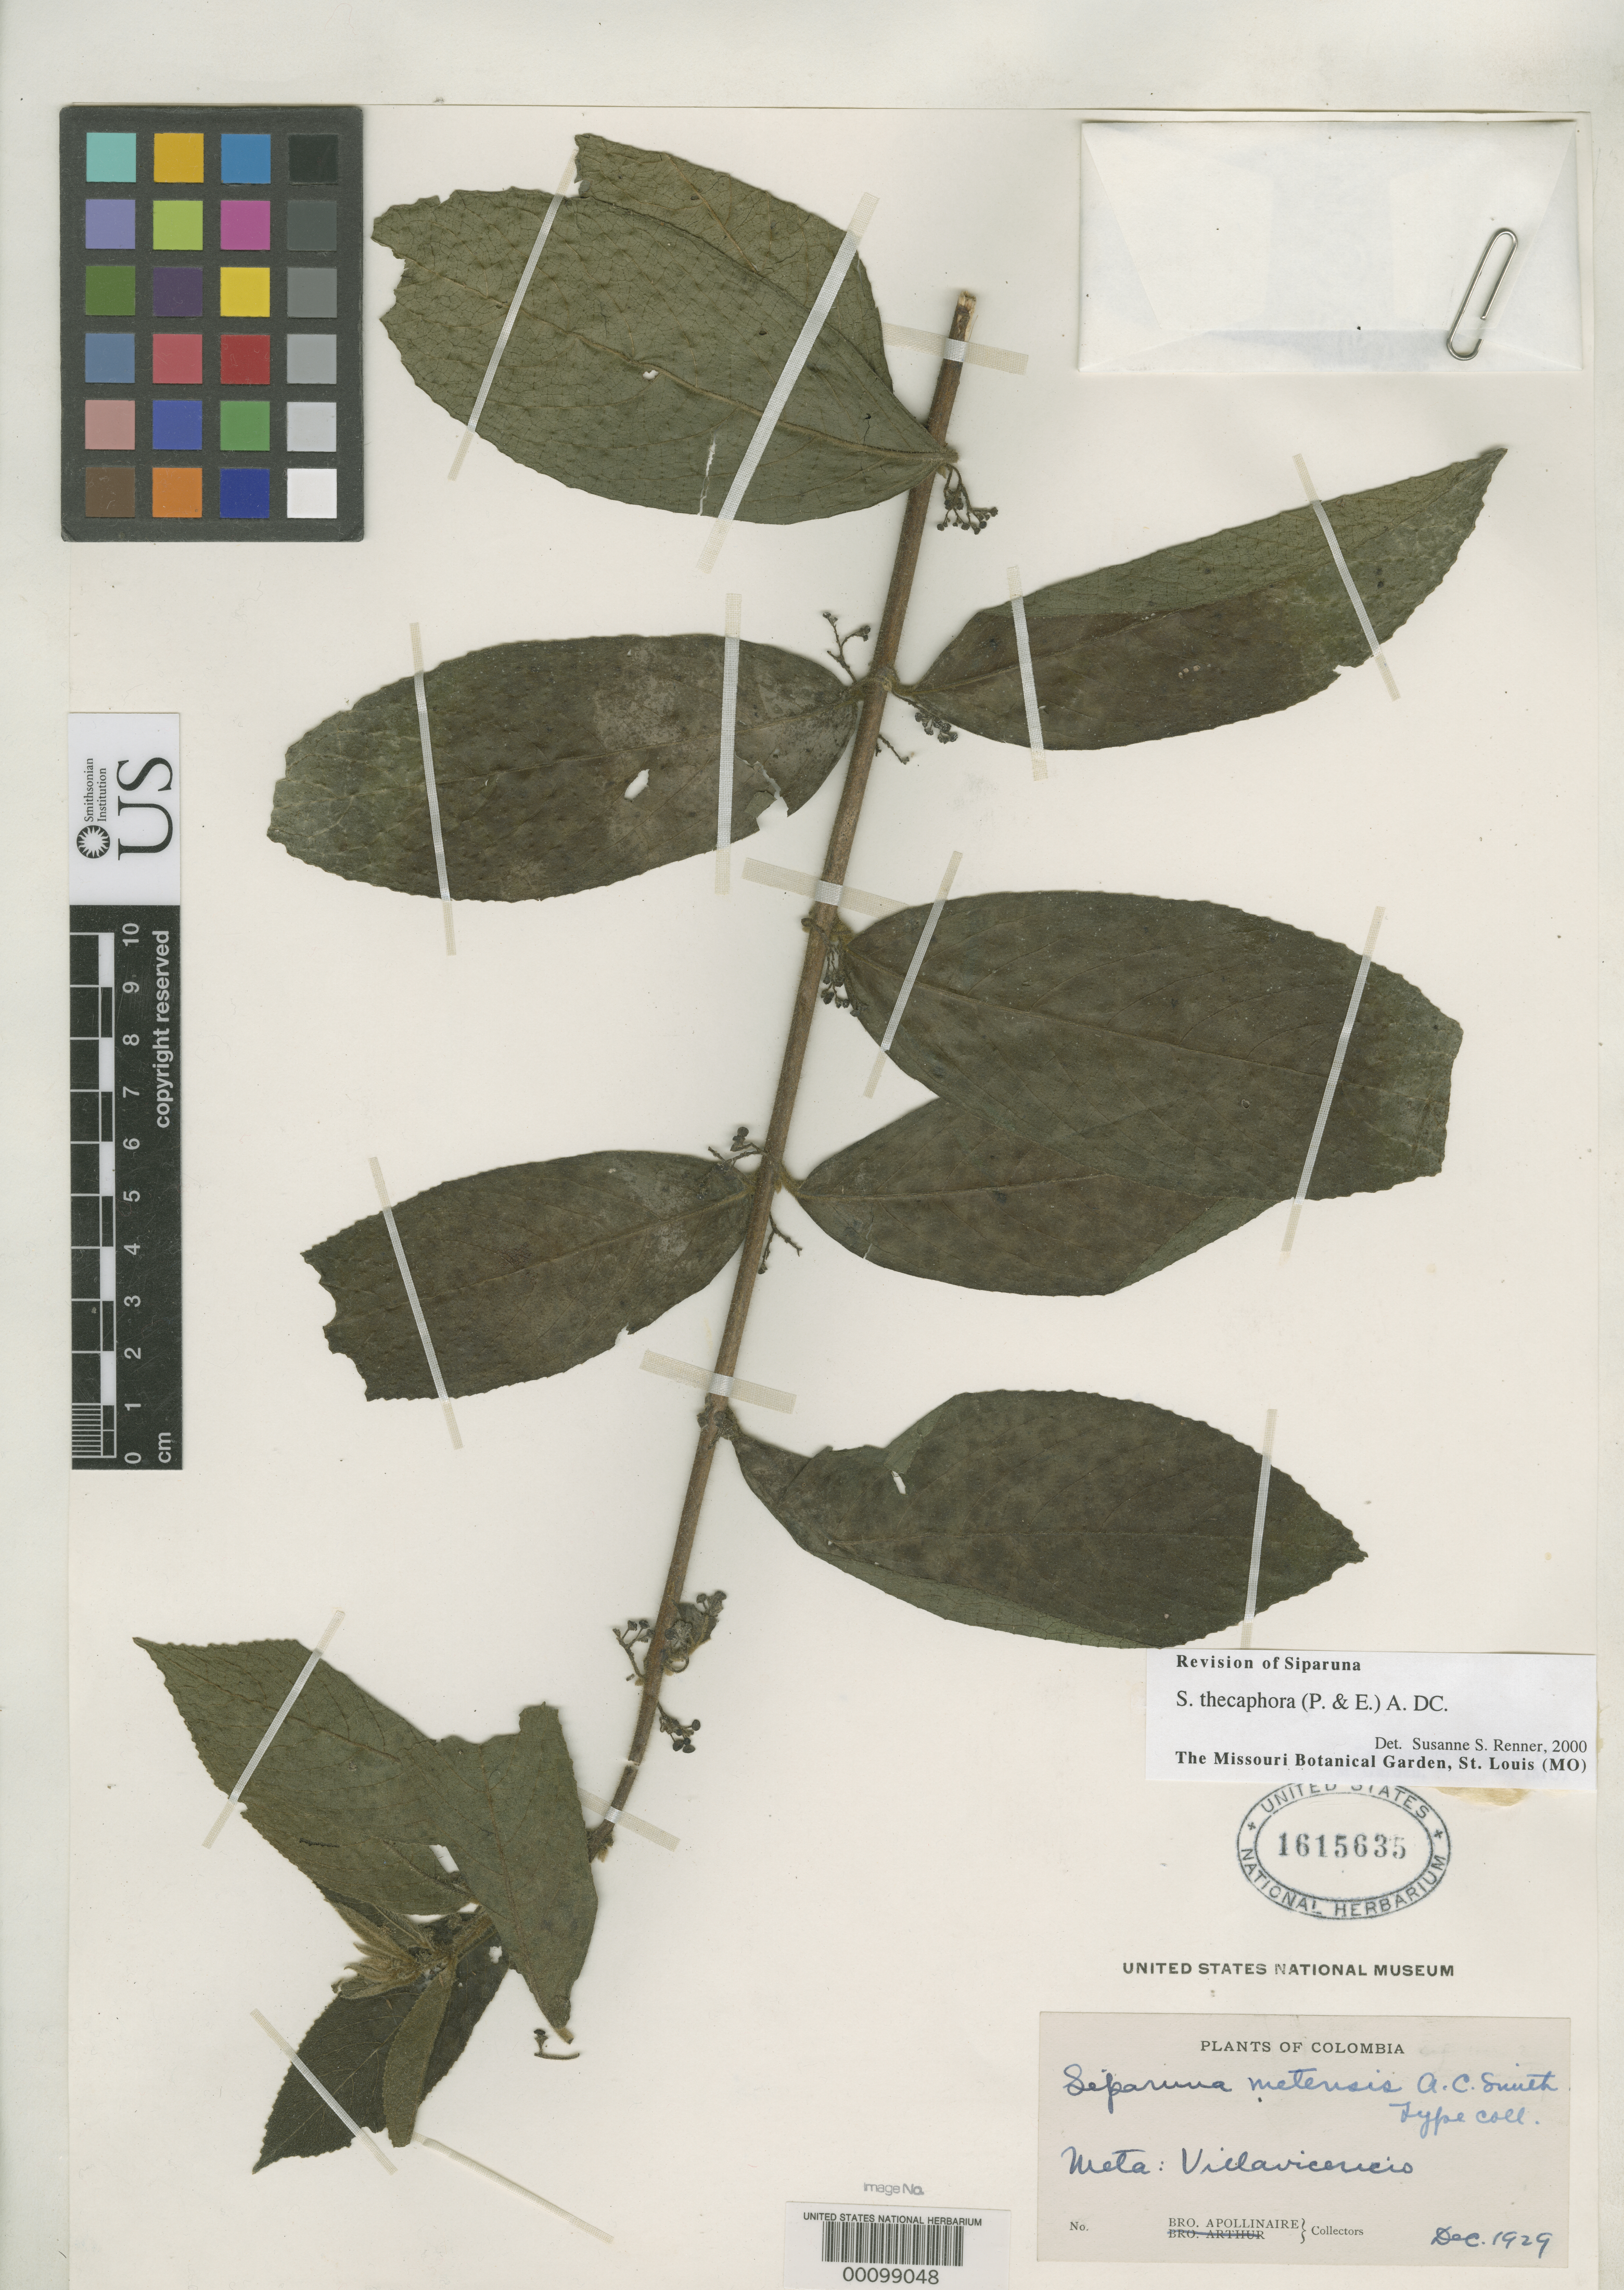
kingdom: Plantae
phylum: Tracheophyta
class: Magnoliopsida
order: Laurales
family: Siparunaceae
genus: Siparuna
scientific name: Siparuna metensis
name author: A.C. Sm.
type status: Isotype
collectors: B. Apollinar-Maria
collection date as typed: Dec 1929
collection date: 1929-12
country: Colombia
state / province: Meta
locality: Villa Vicencia.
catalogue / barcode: US 1615635